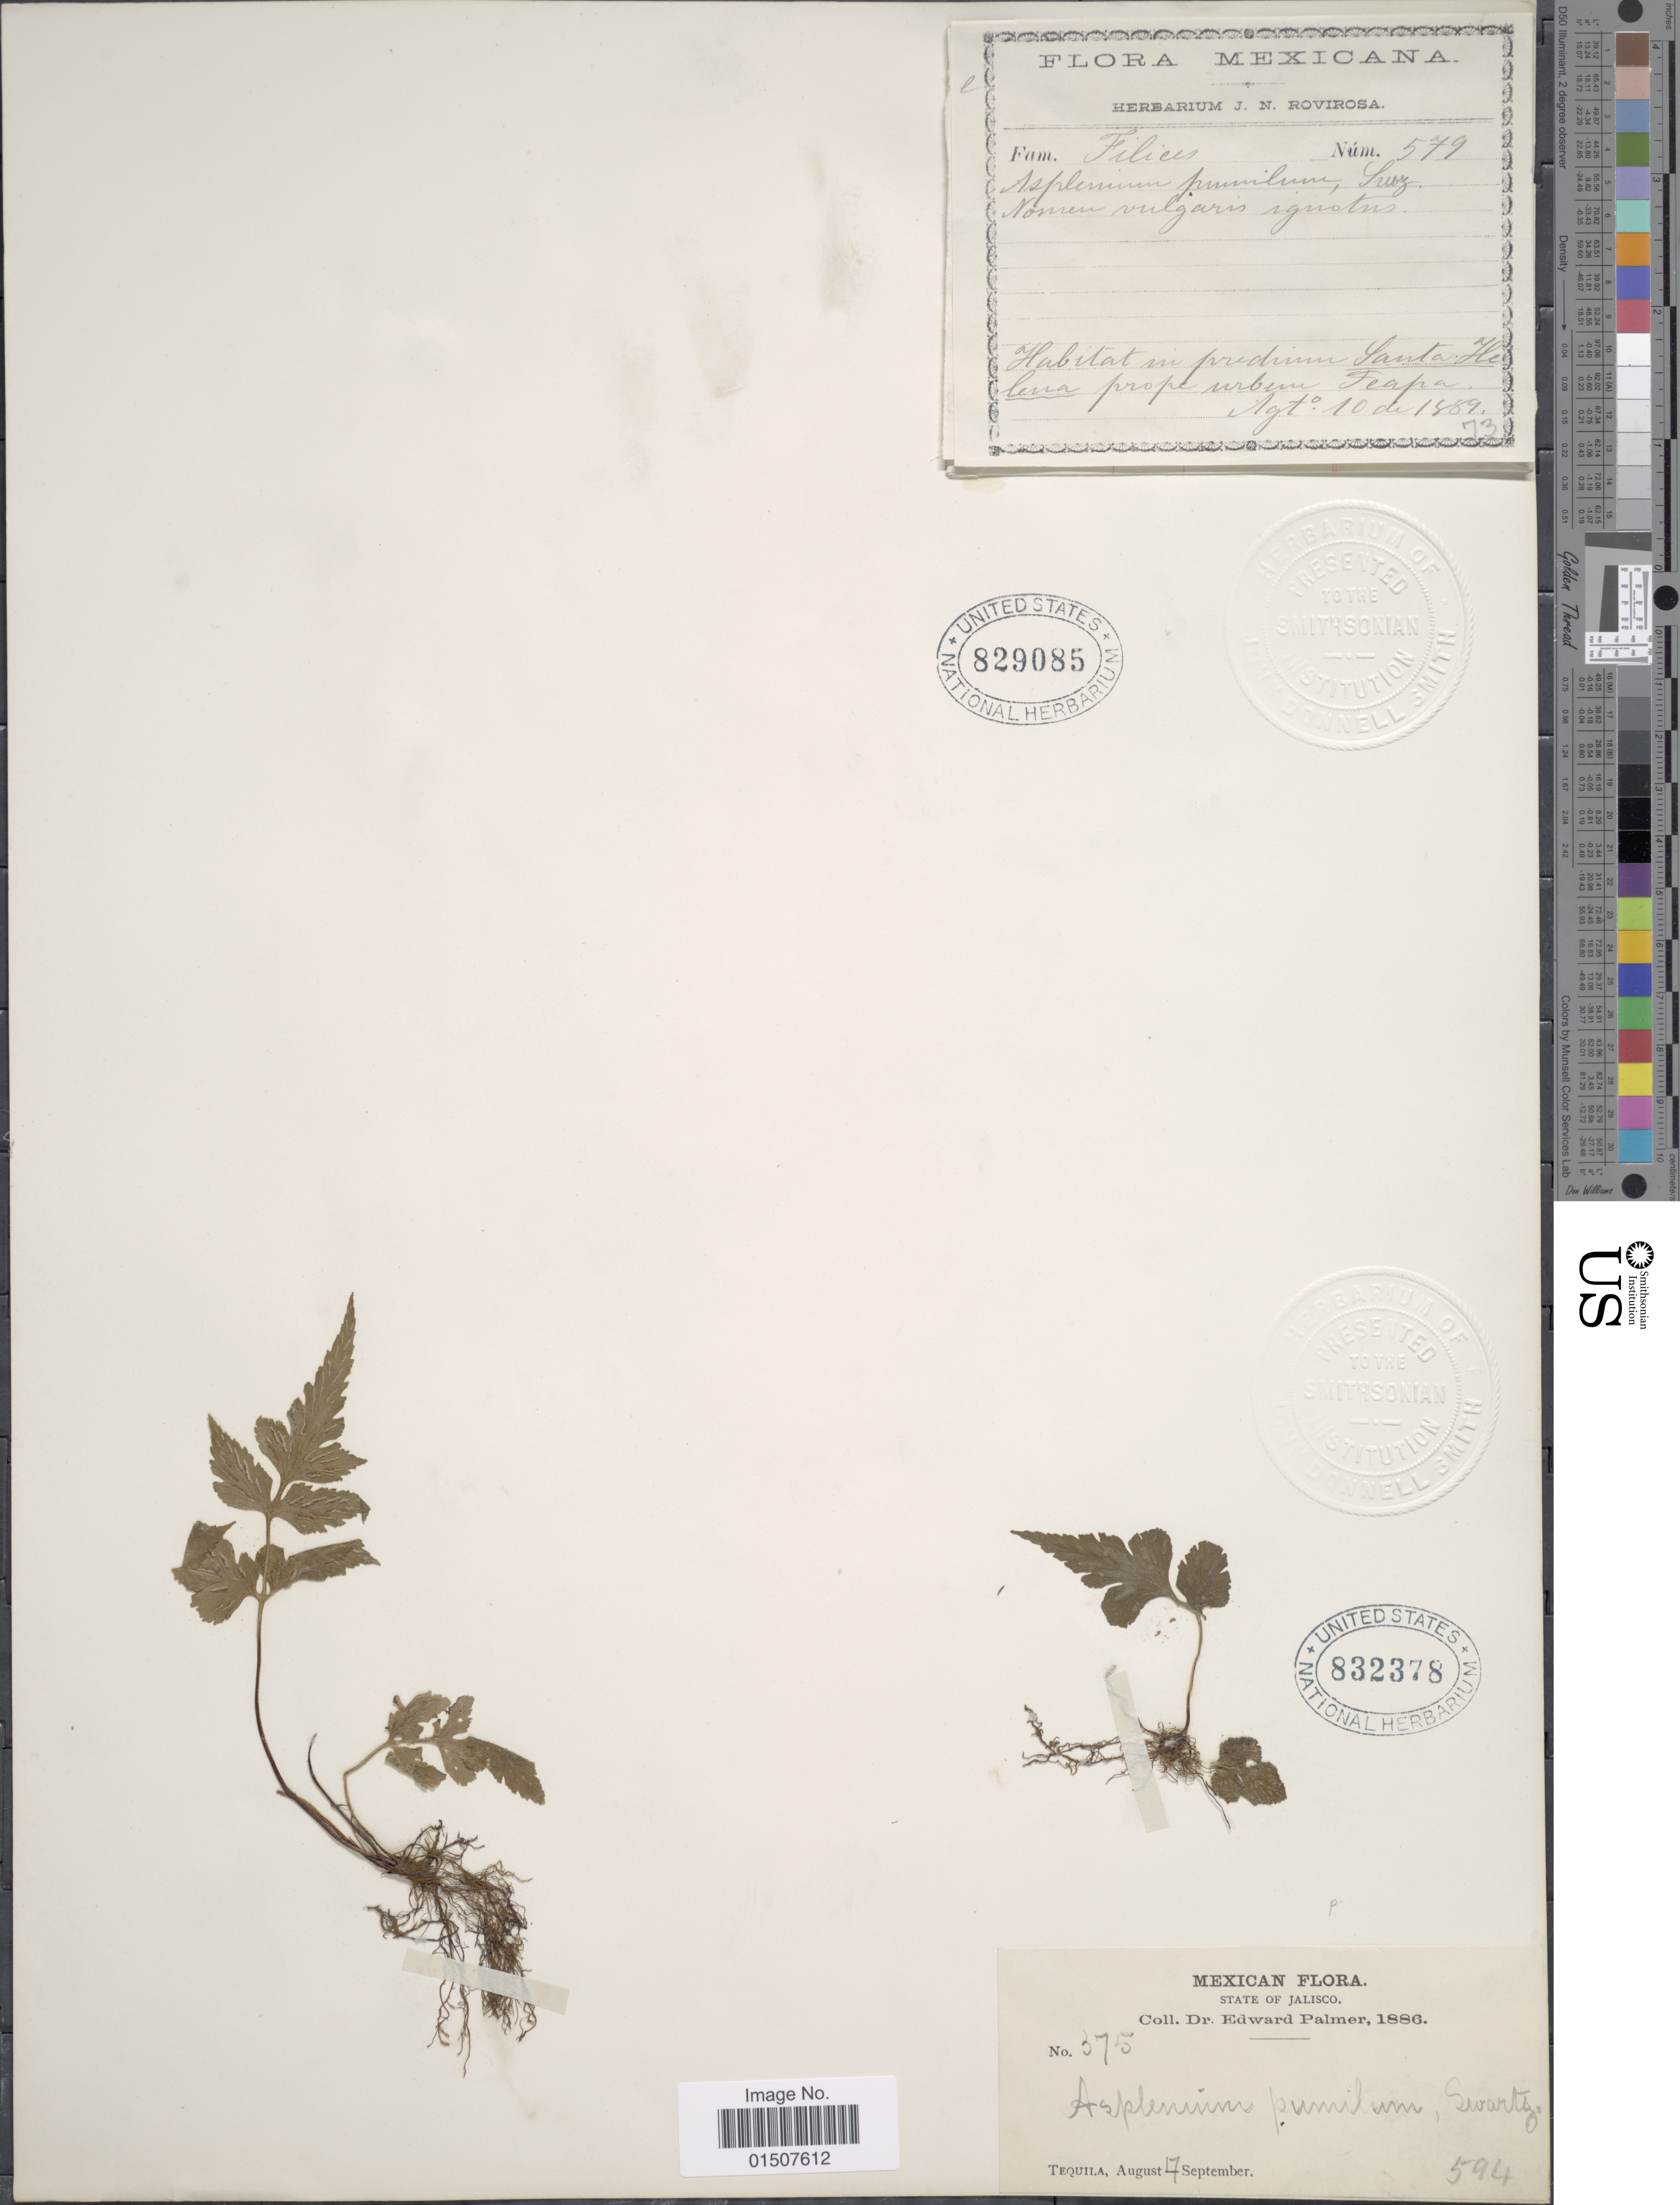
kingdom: Plantae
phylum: Tracheophyta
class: Polypodiopsida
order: Polypodiales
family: Aspleniaceae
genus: Asplenium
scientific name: Asplenium pumilum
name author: Sw.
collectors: E. Palmer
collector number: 375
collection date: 1886-09-17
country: Mexico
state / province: Jalisco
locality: State of Jalisco.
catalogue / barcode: US 832378